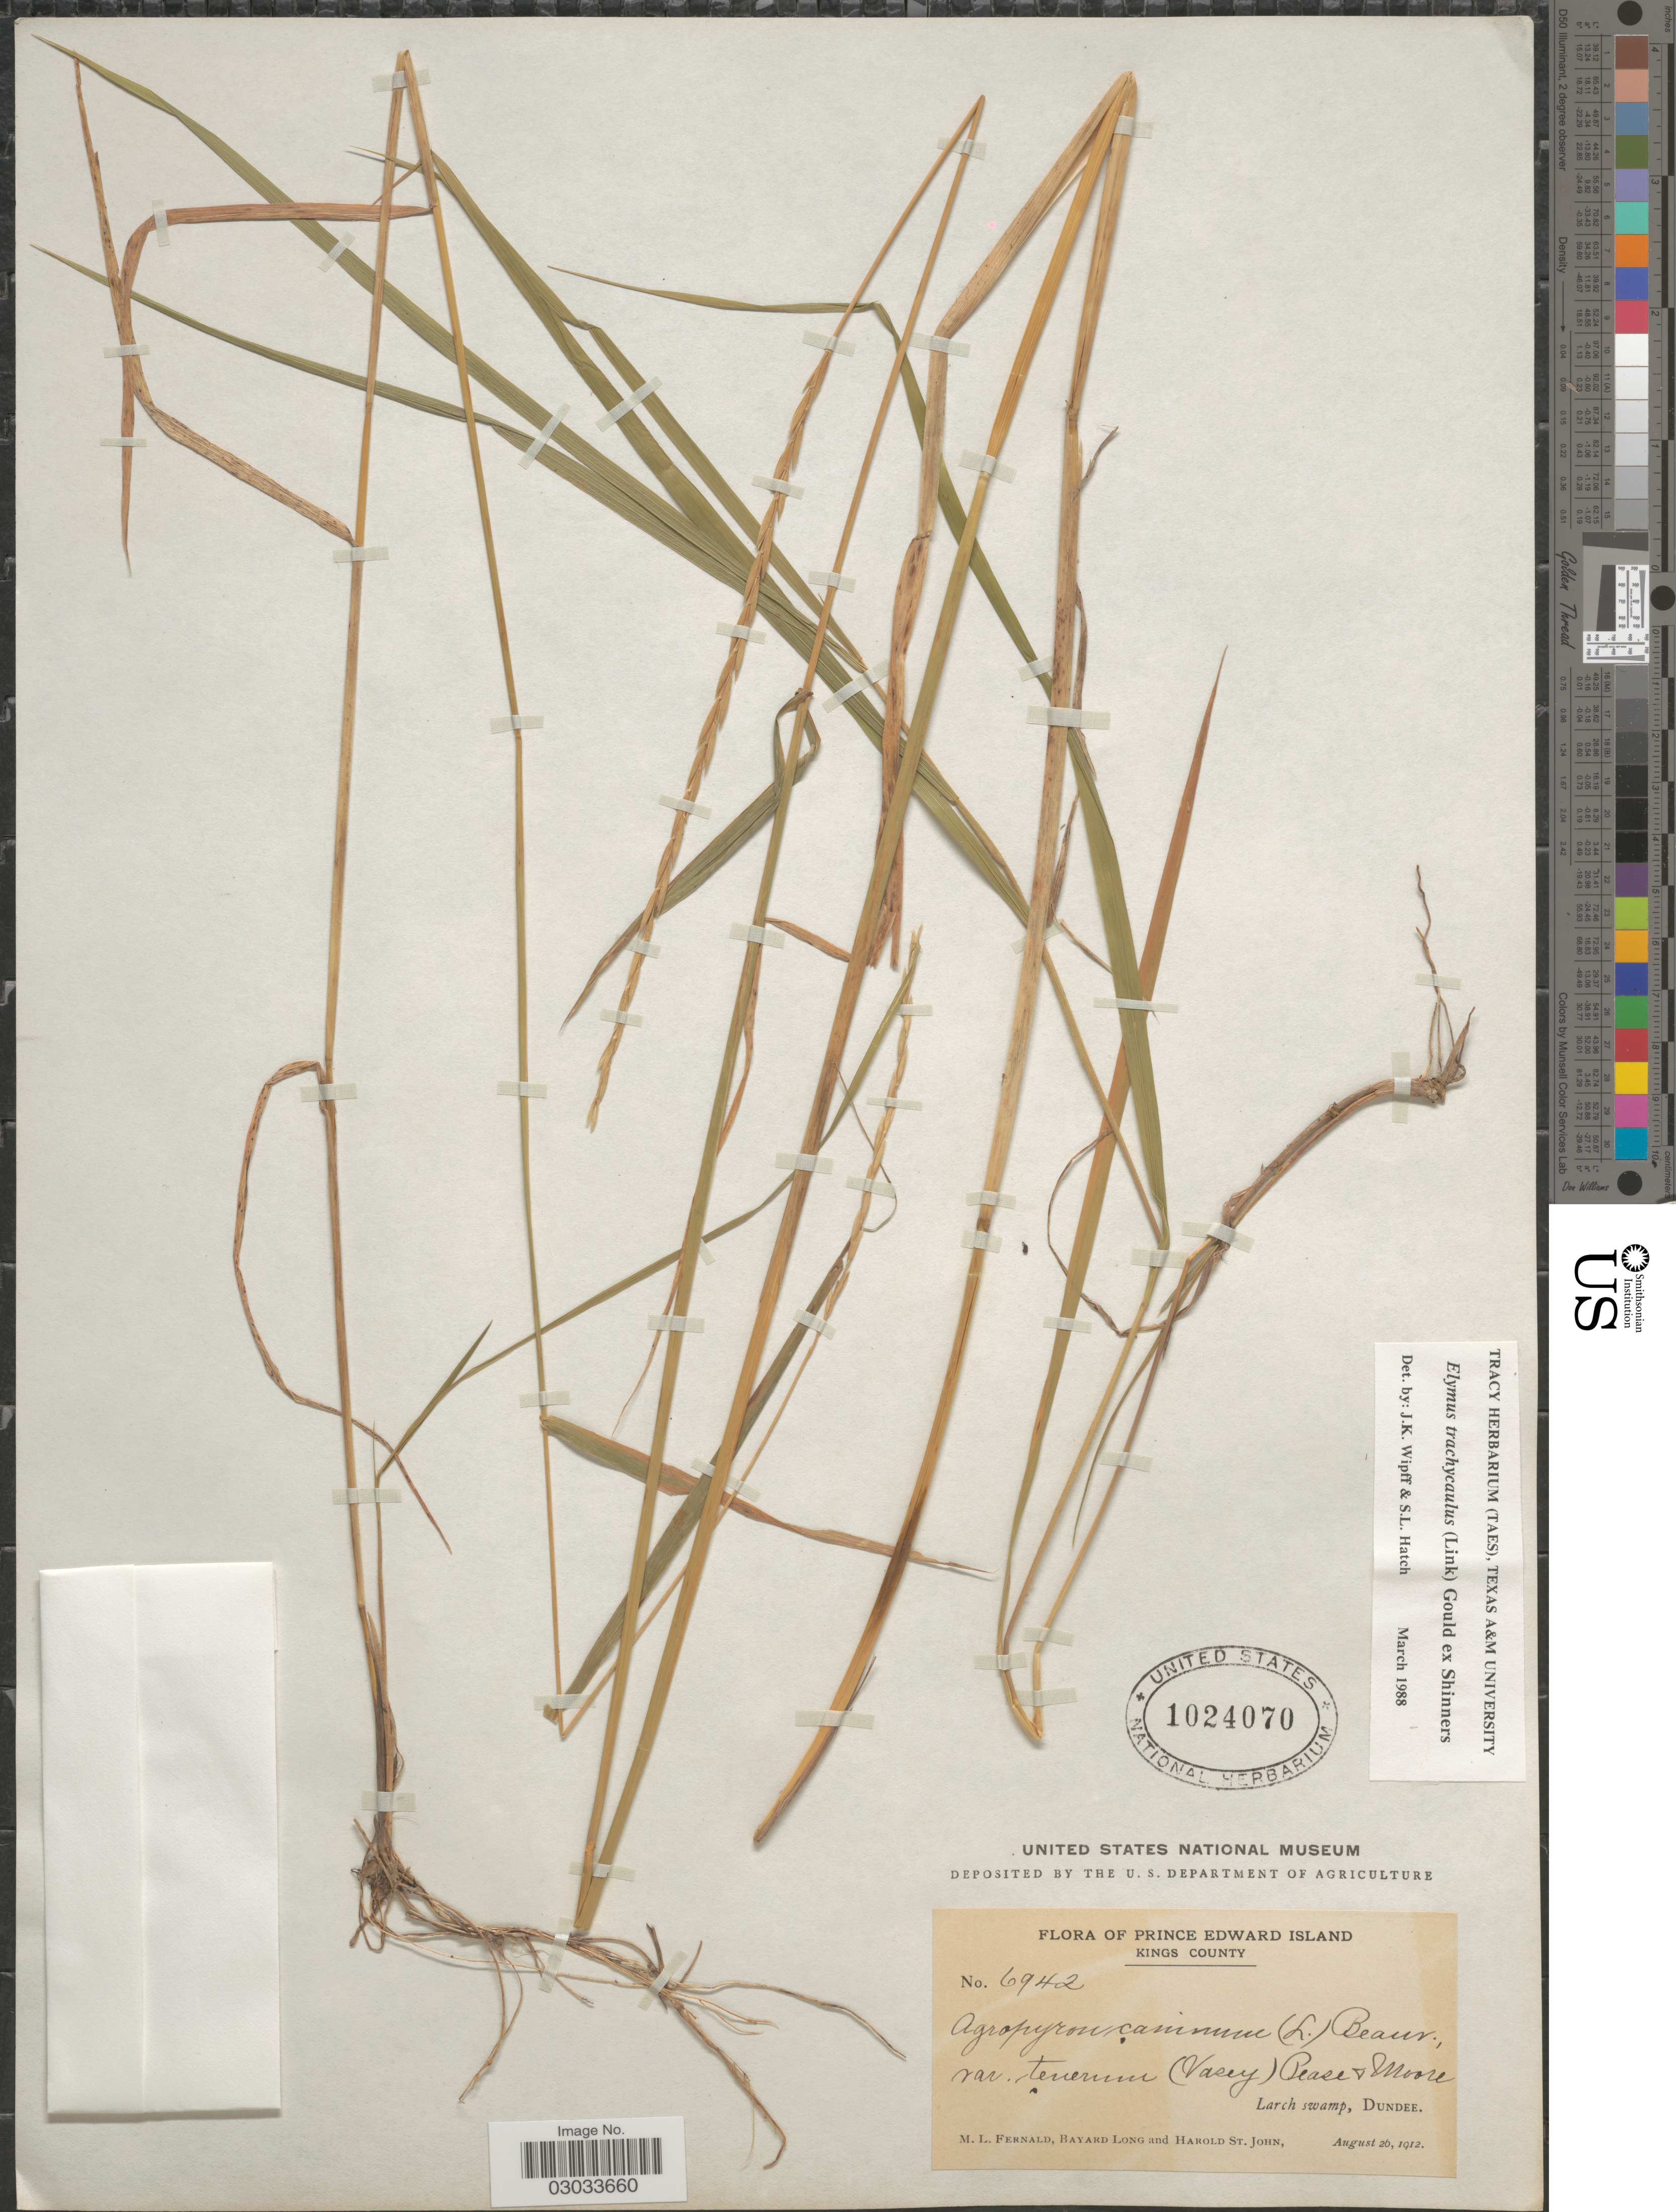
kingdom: Plantae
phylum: Tracheophyta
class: Liliopsida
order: Poales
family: Poaceae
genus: Elymus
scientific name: Elymus trachycaulus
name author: (Link) Gould ex Shinners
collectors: M. L. Fernald, B. Long & H. St. John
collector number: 6942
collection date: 1912-08-20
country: Canada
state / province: Prince Edward Island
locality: Kings County. Dundee.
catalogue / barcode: US 1024070